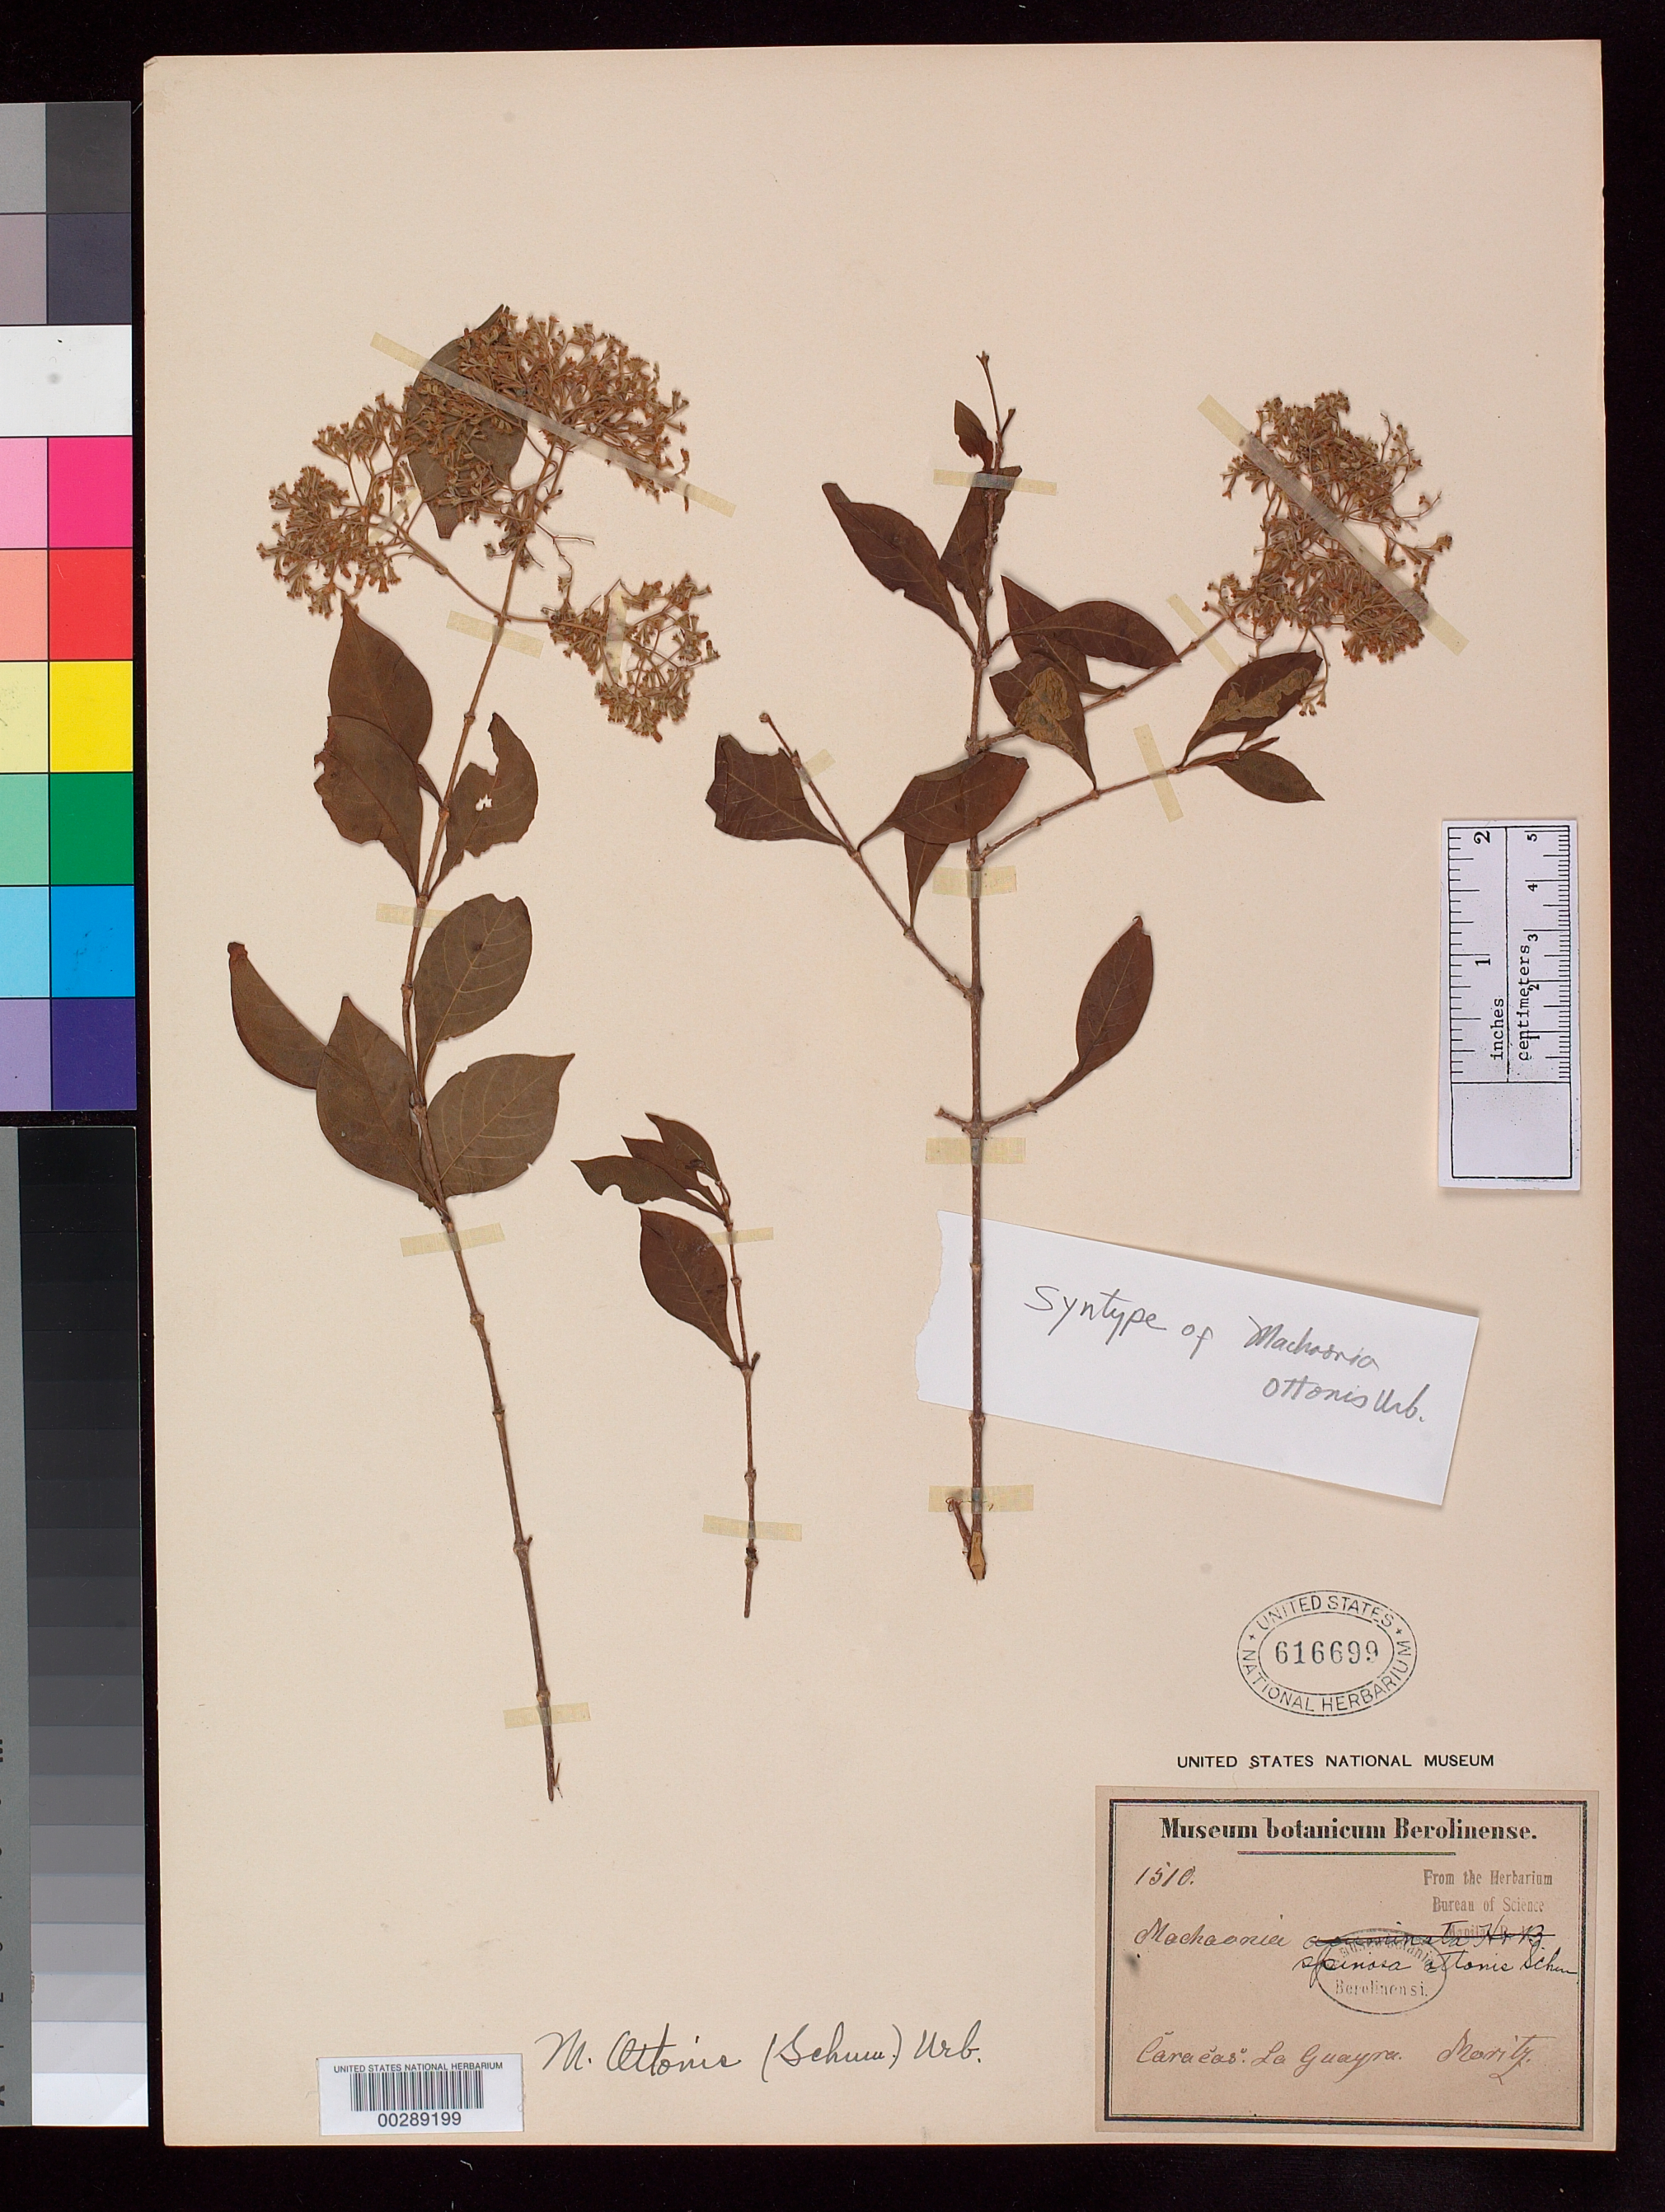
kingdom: Plantae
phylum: Tracheophyta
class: Magnoliopsida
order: Gentianales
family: Rubiaceae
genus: Machaonia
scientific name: Machaonia spinosa var. ottonis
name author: K. Schum. in Mart.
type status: Isosyntype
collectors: J. W. Moritz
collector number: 1510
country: Colombia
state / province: La Guajira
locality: Caraeas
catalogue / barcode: US 616699